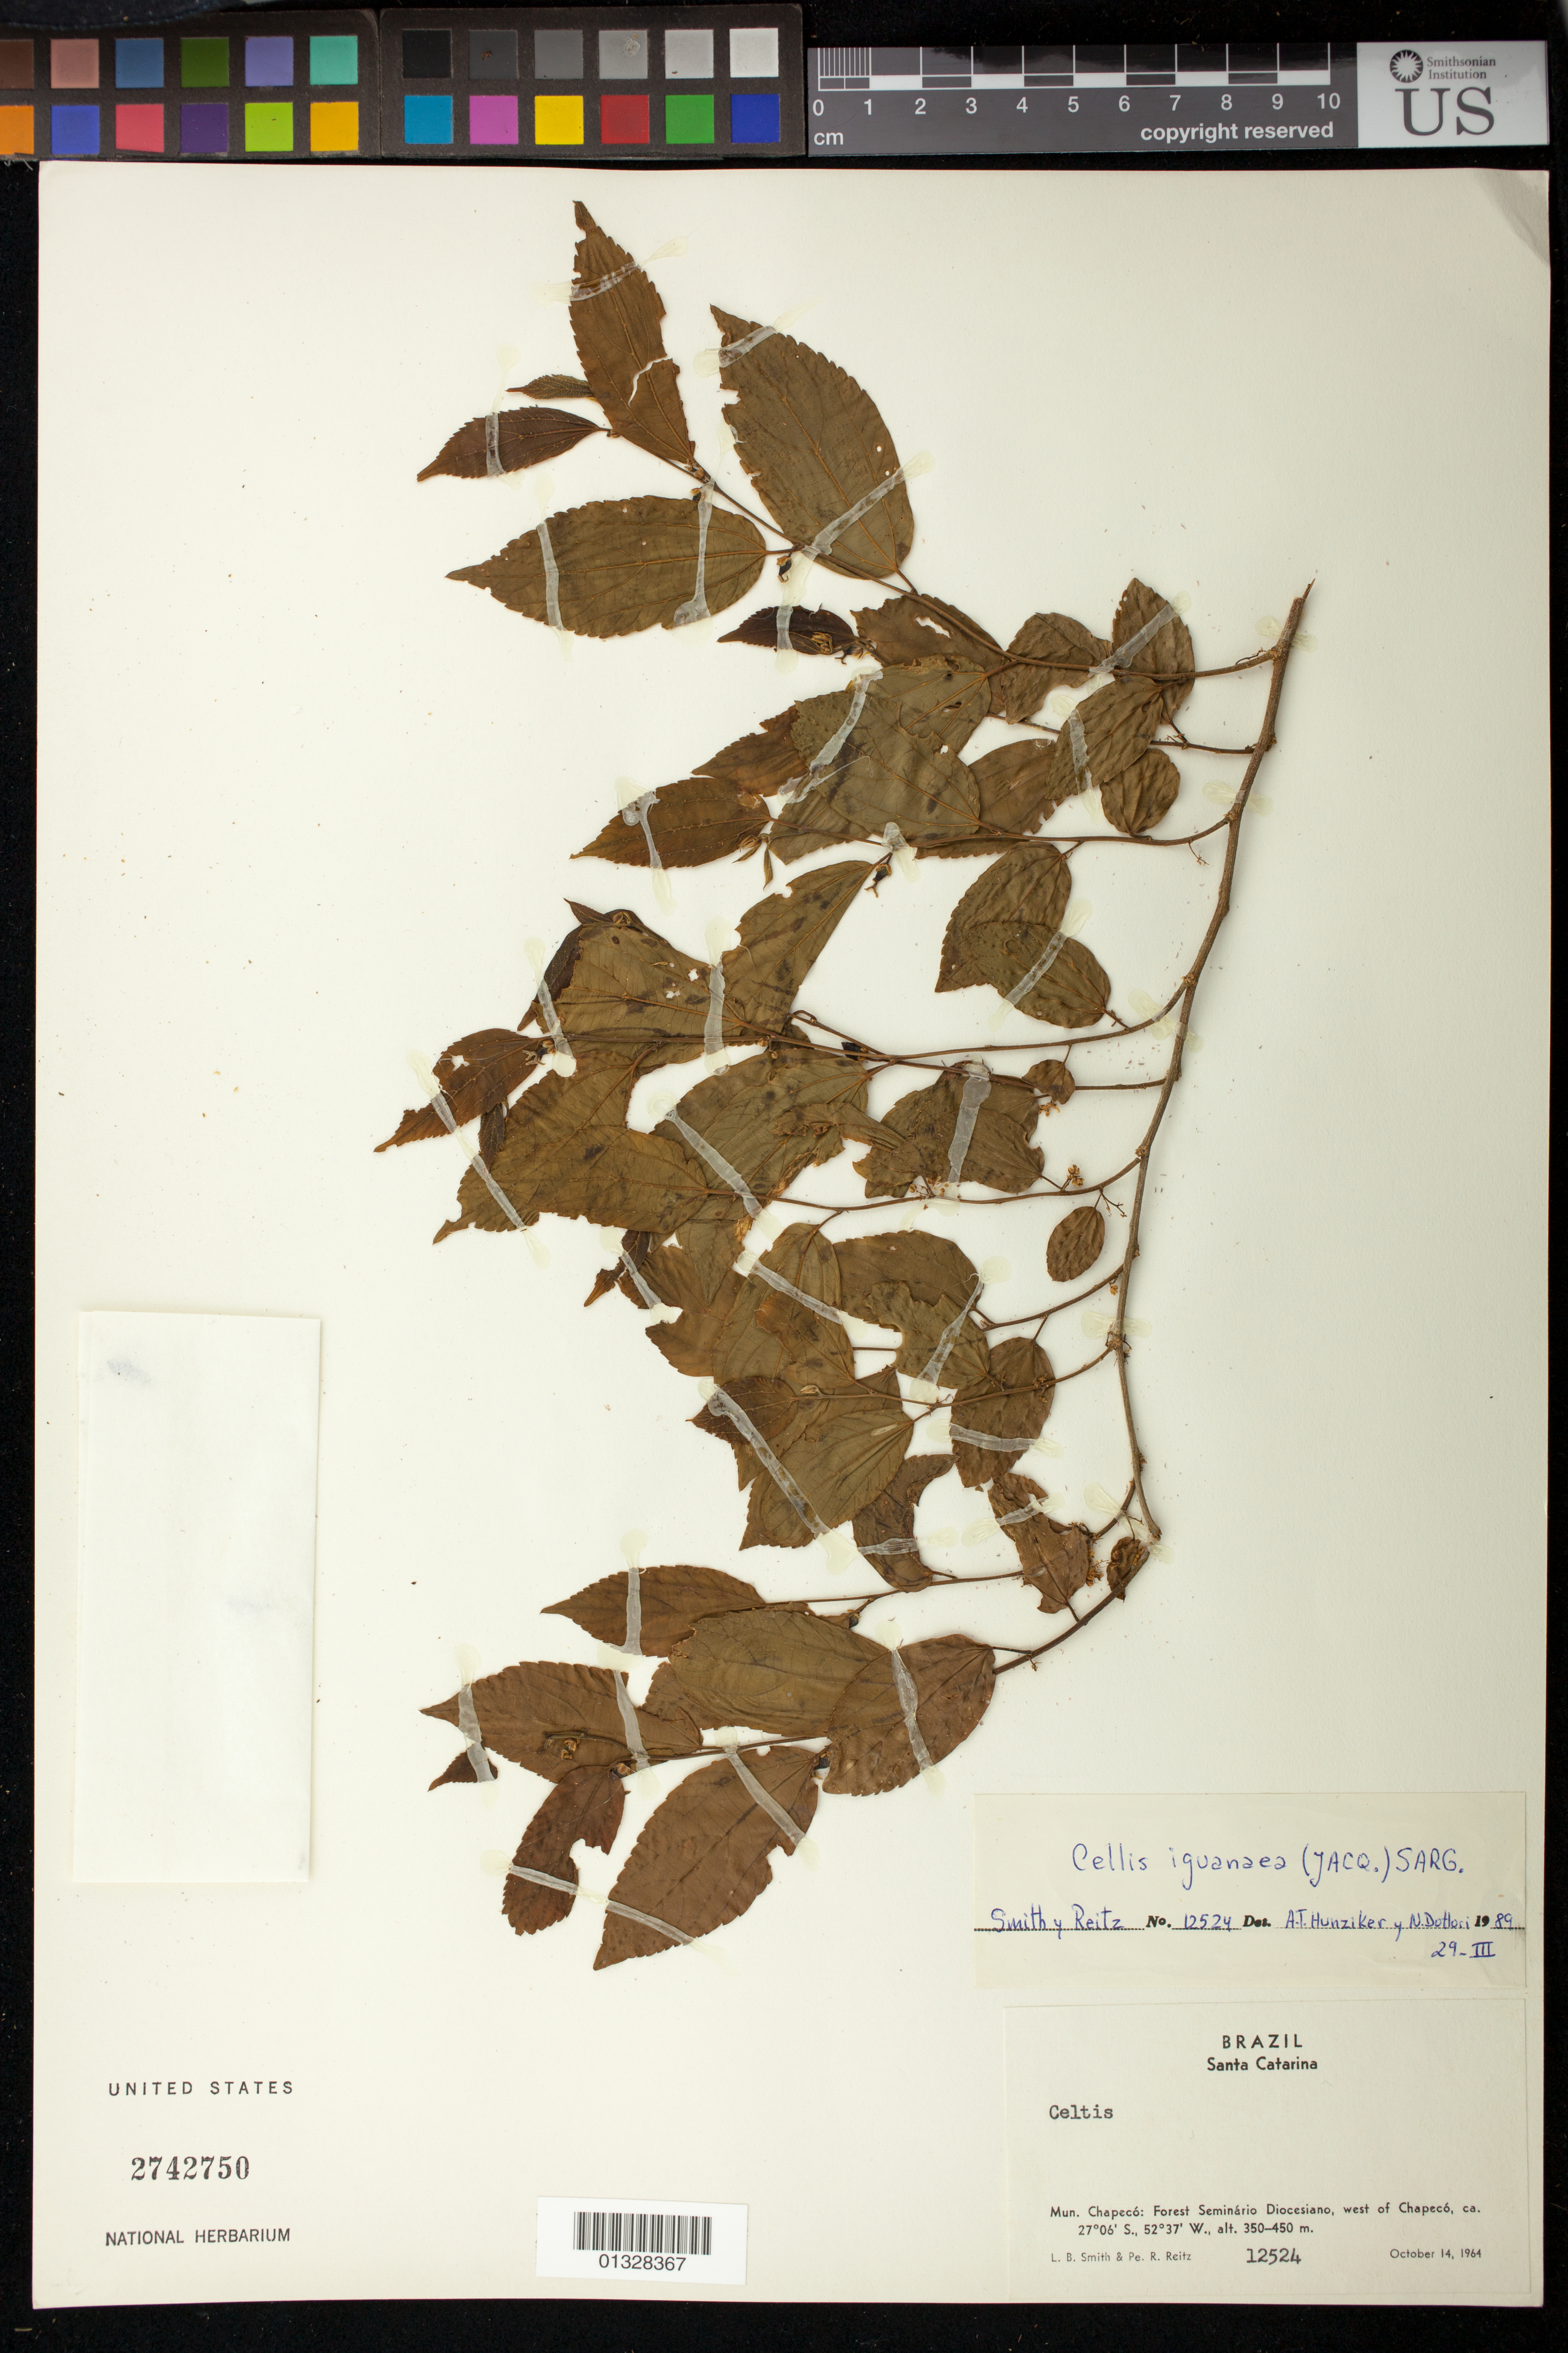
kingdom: Plantae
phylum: Tracheophyta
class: Magnoliopsida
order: Rosales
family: Cannabaceae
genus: Celtis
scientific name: Celtis iguanaea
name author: (Jacq.) Sarg.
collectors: L. Smith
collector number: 12524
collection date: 1964-10-14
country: Brazil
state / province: Santa Catarina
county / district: Chapecó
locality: Forest Seminário Diocesiano, west of Chapecó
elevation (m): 350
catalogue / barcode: US 2742750